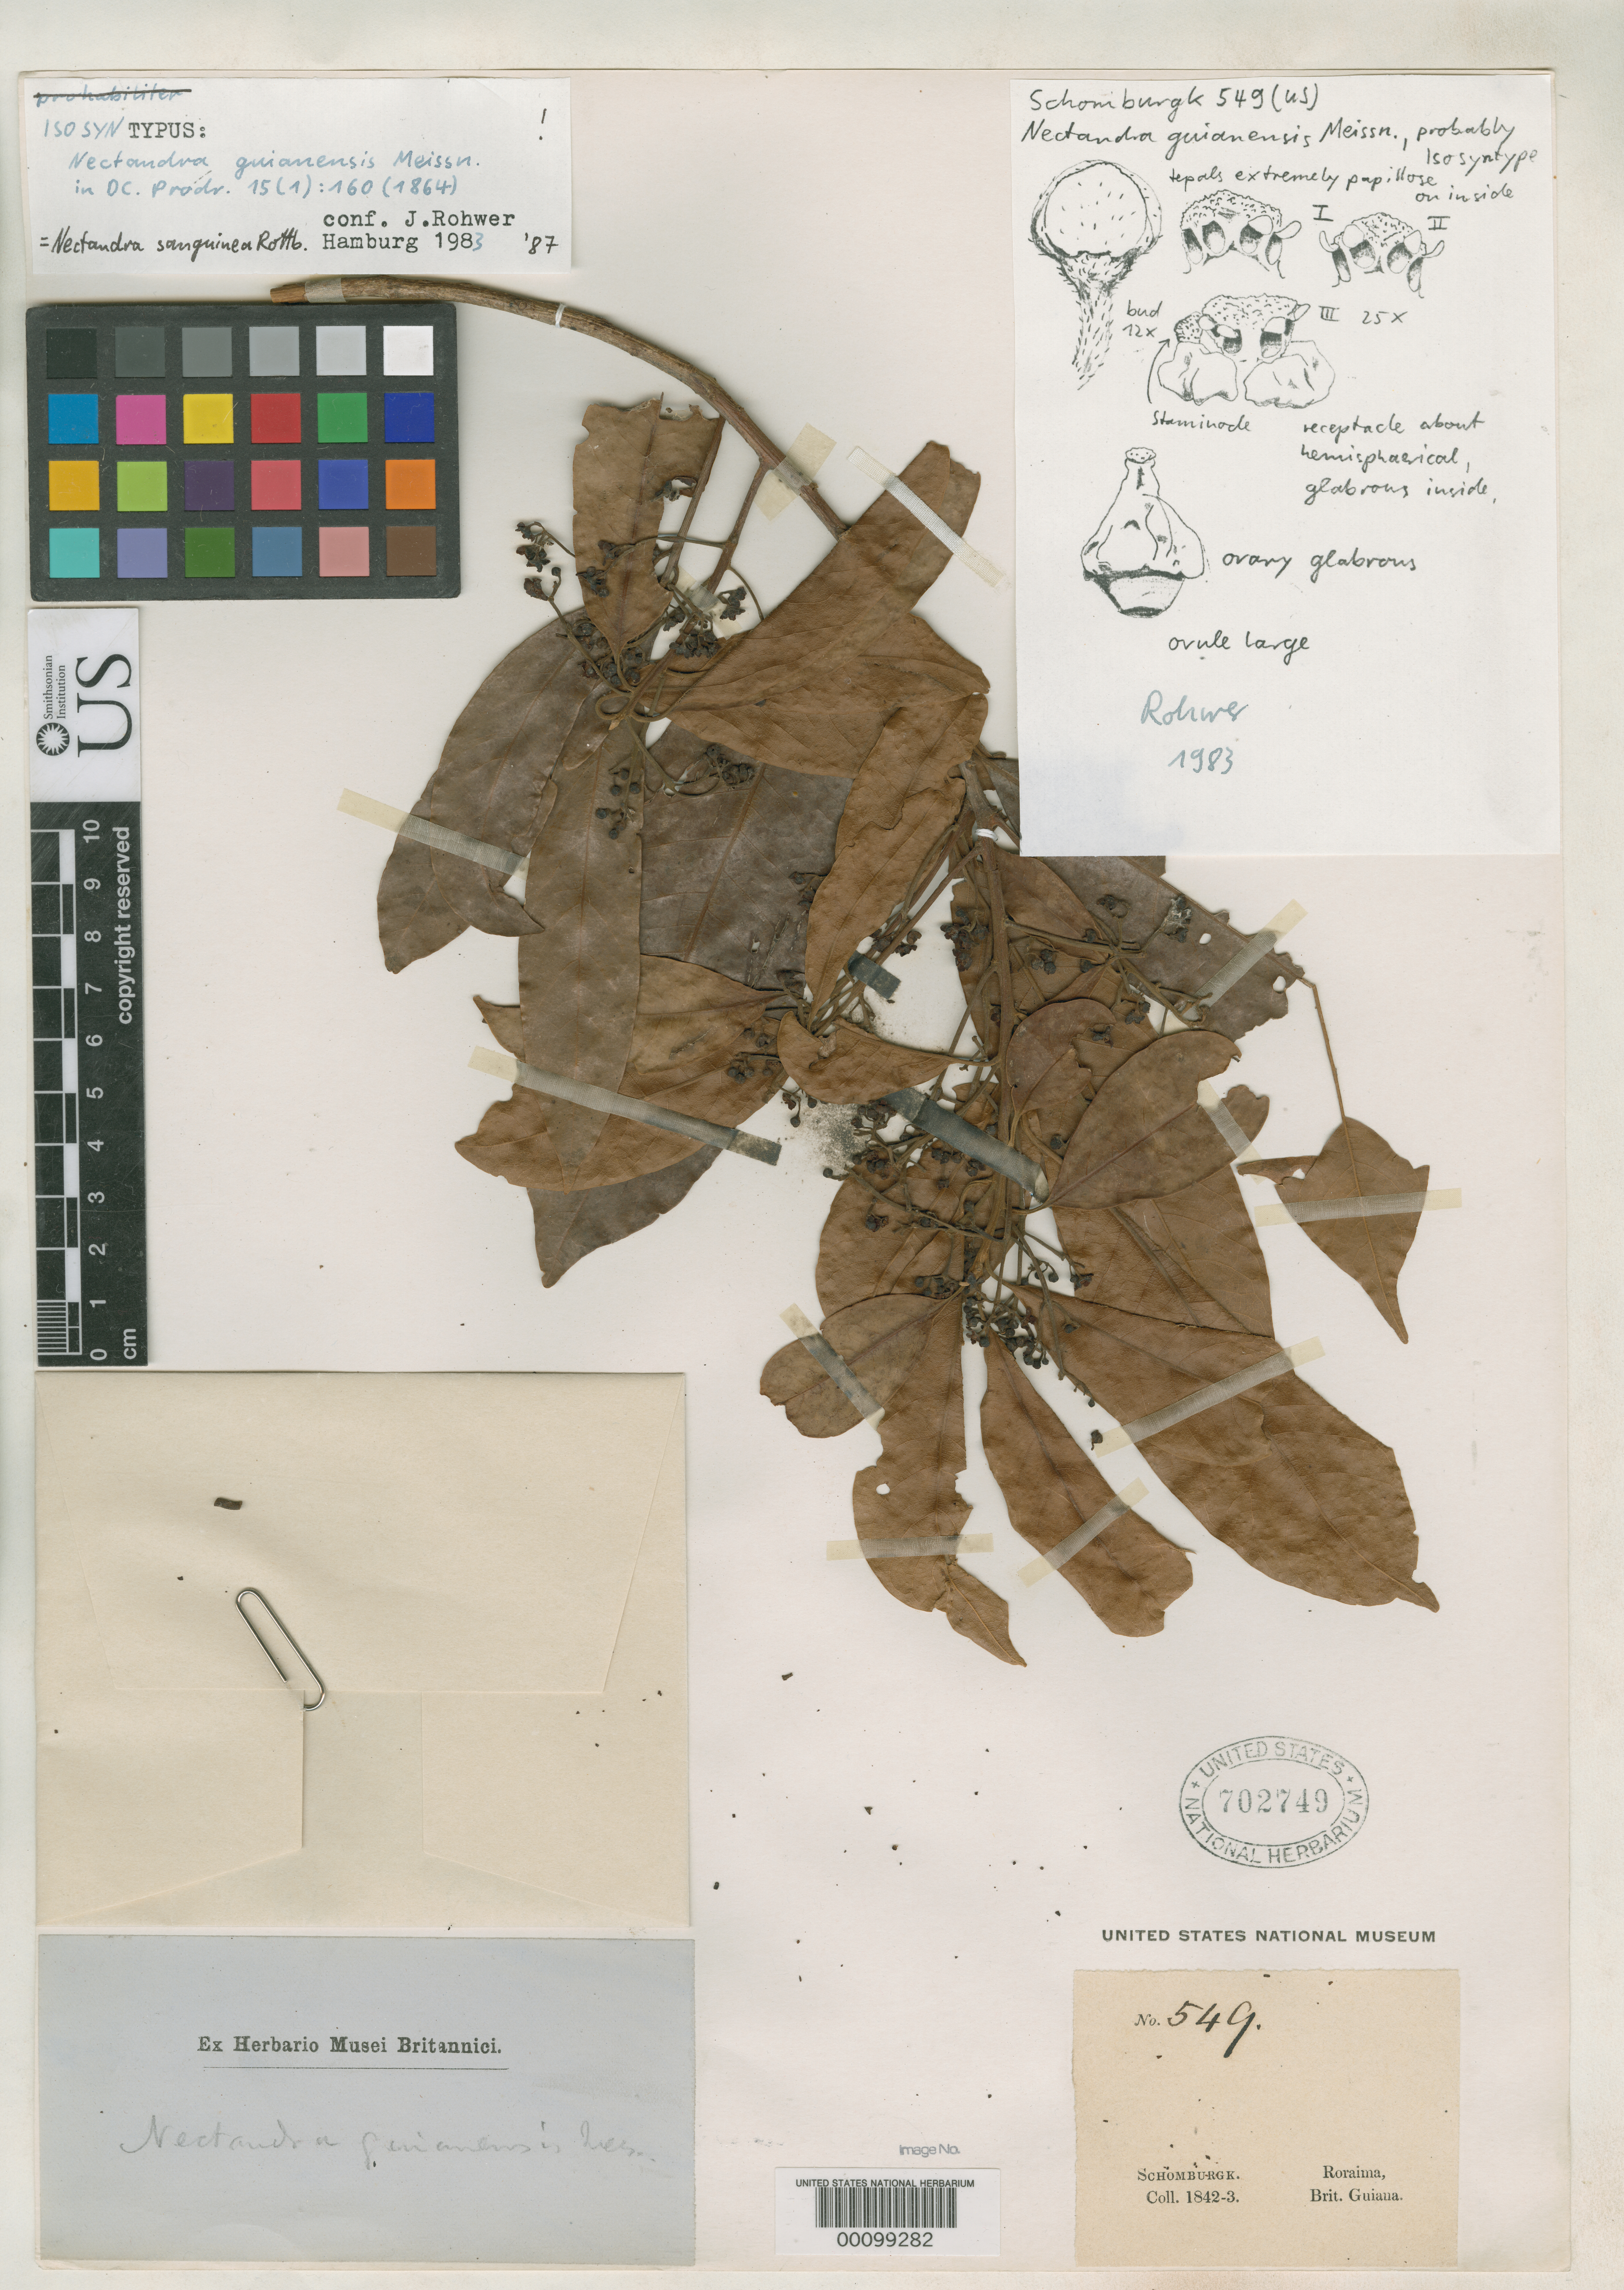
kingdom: Plantae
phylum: Tracheophyta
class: Magnoliopsida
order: Laurales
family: Lauraceae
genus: Nectandra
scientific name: Nectandra guianensis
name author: Meisn. in DC.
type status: Isosyntype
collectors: M. R. Schomburgk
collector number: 549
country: Guyana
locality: Mount Roraima; (country as "British Guiana").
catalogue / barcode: US 702749